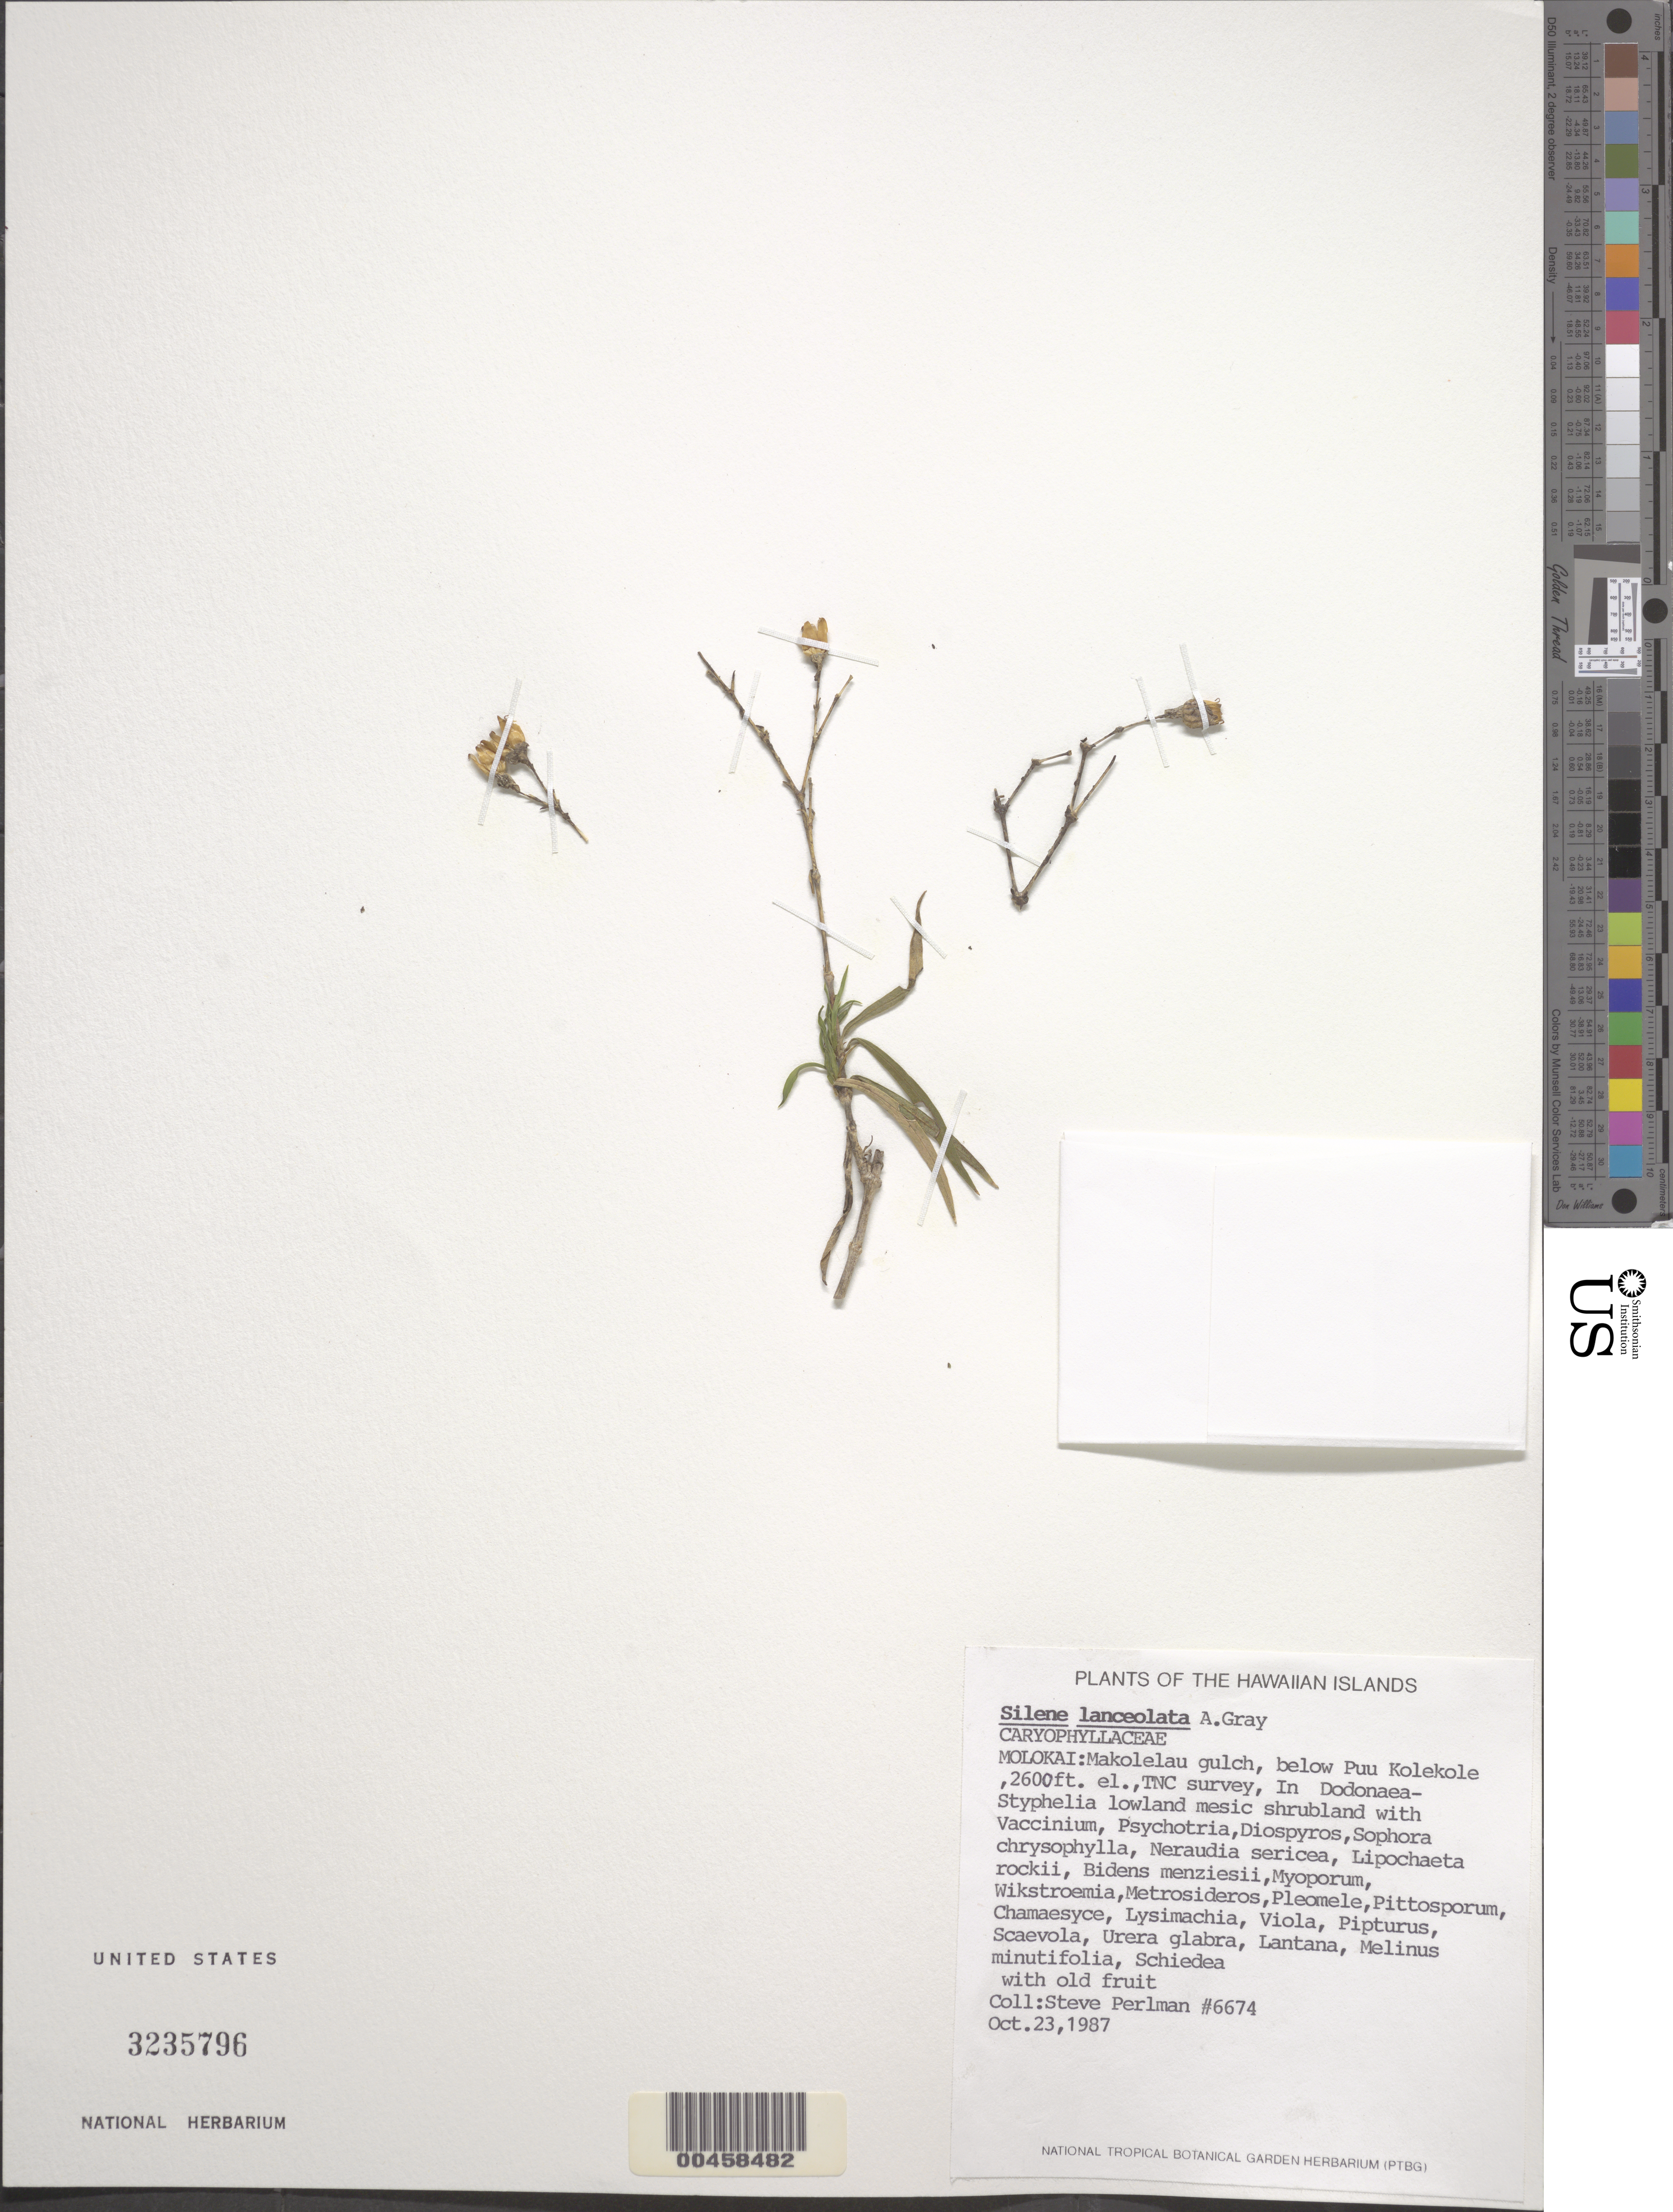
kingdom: Plantae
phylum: Tracheophyta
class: Magnoliopsida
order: Caryophyllales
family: Caryophyllaceae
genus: Silene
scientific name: Silene lanceolata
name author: A. Gray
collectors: S. P. Perlman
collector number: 6674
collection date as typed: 23 Oct 1987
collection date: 1987-10-23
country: United States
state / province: Hawaii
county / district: Maui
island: Moloka'i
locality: Makolelau gulch, below Puu Kolekole, TNC survey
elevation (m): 792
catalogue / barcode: US 3235796